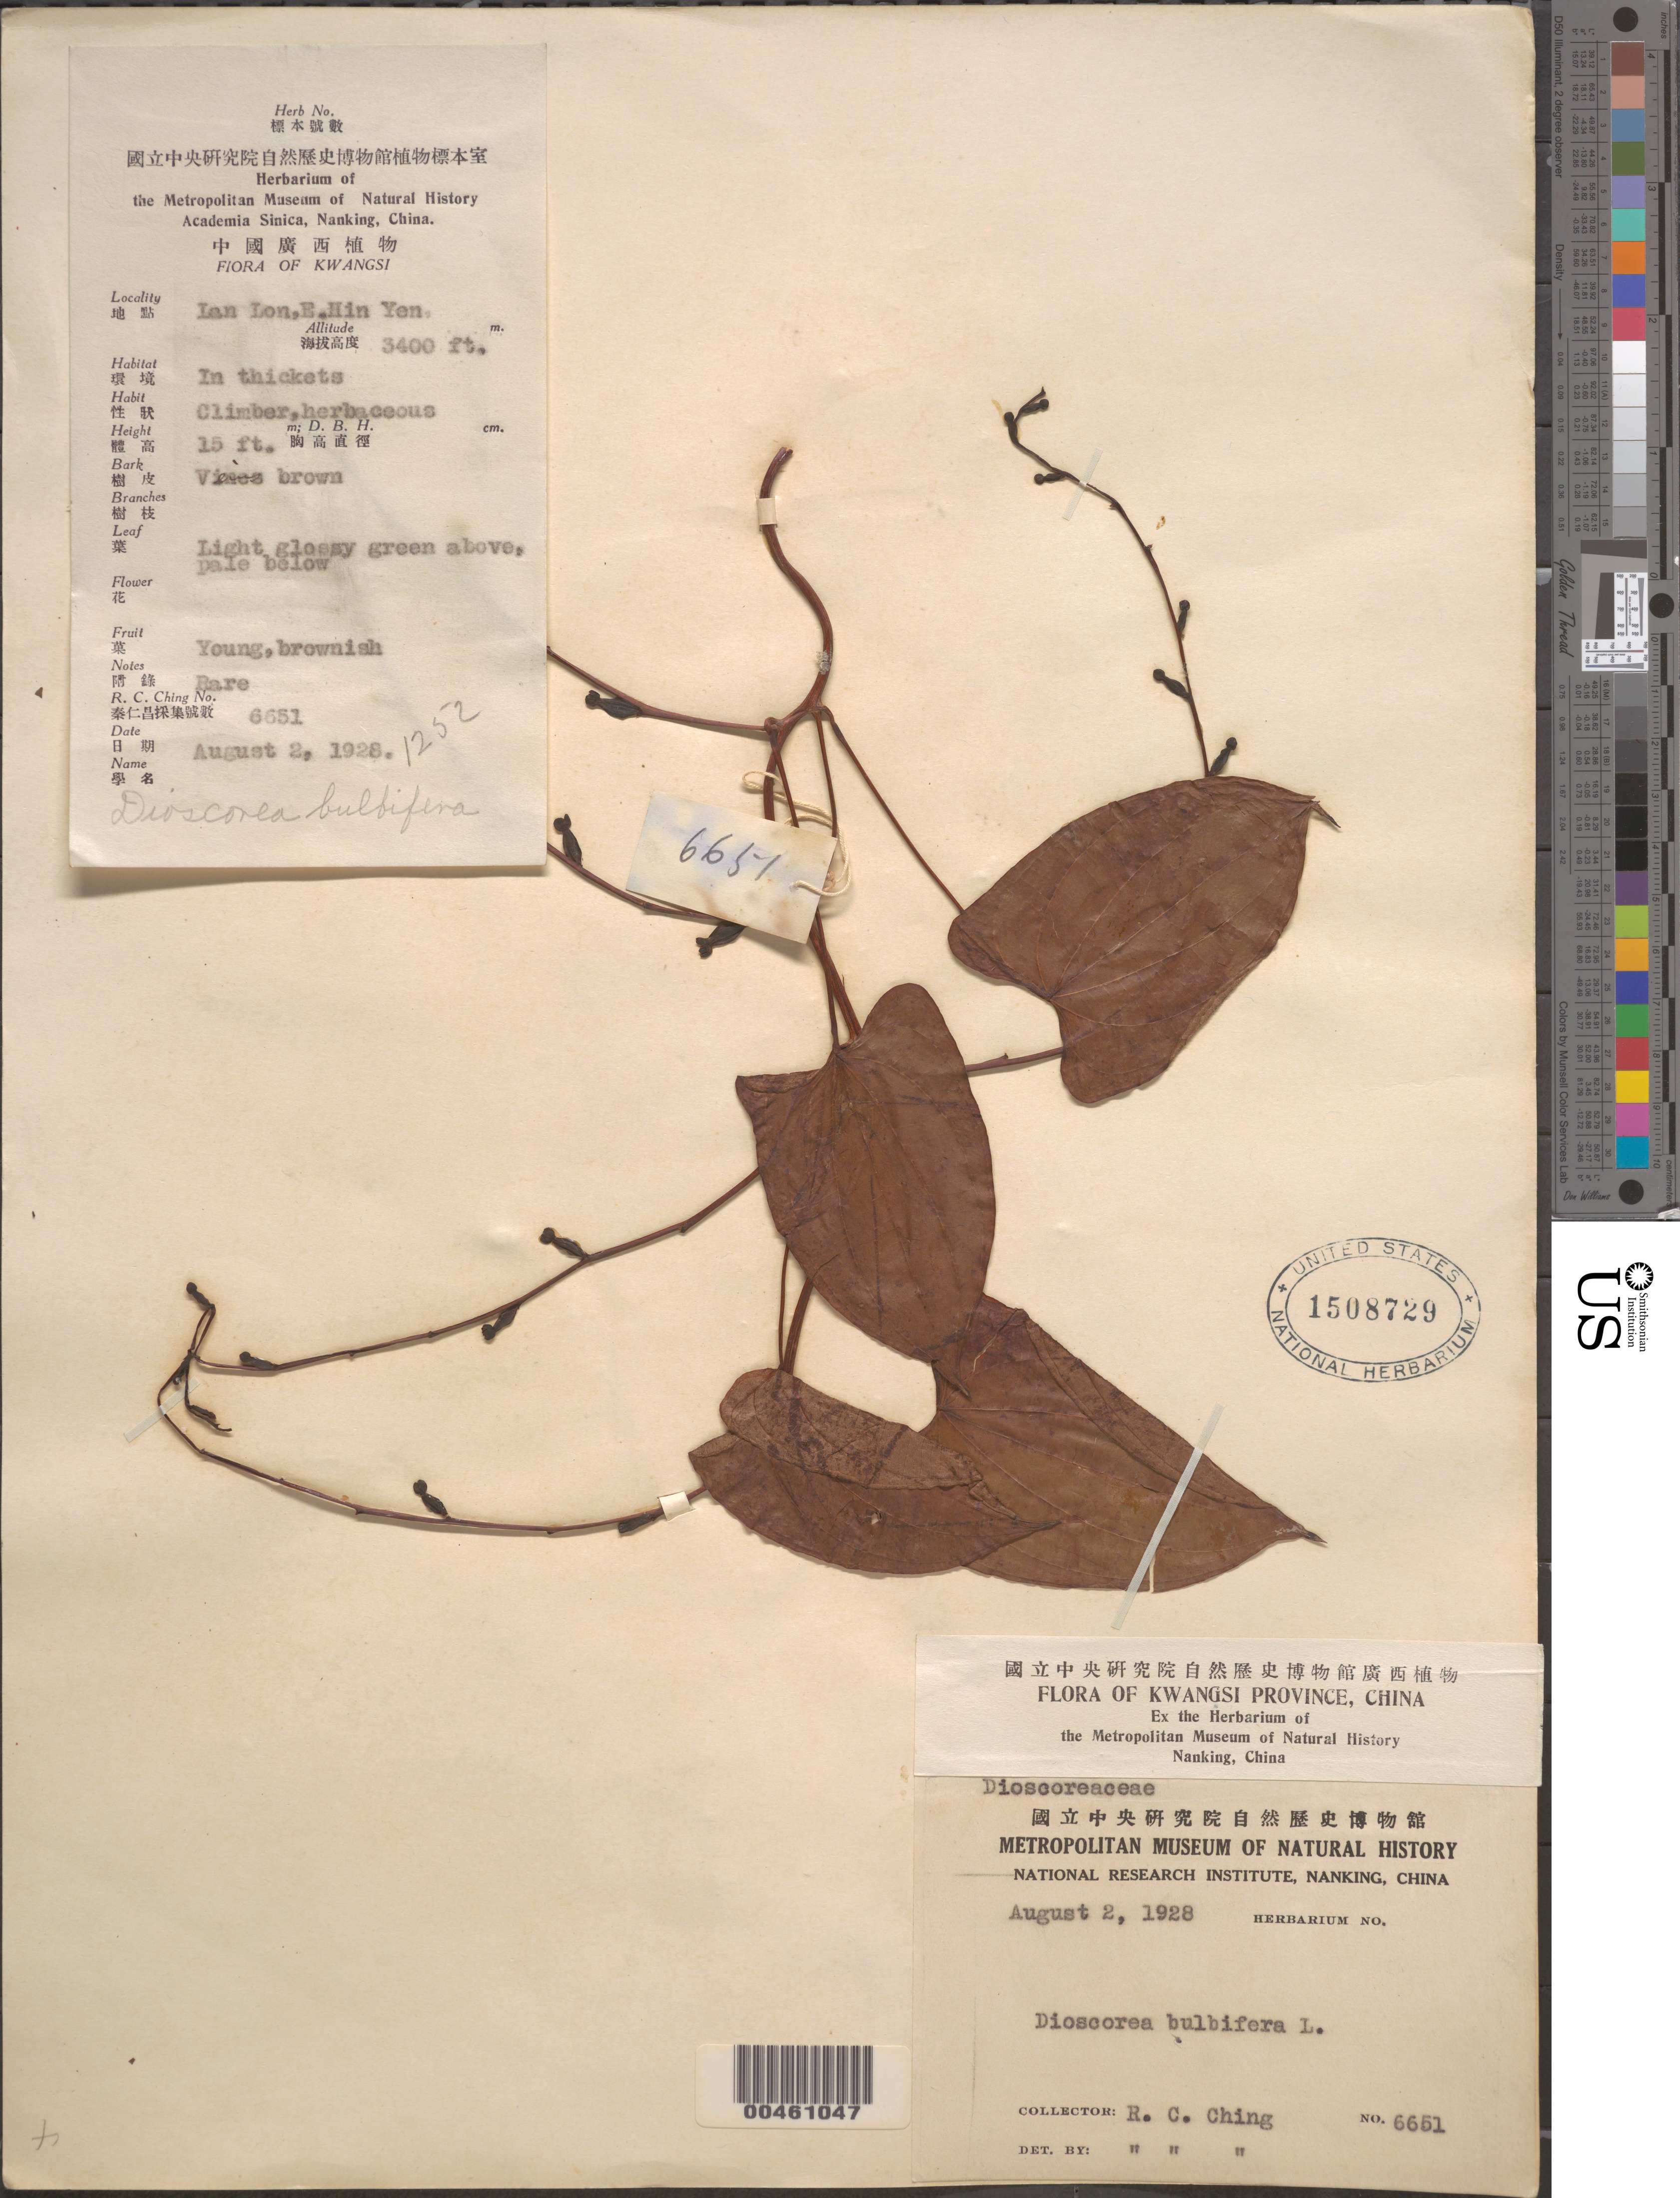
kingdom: Plantae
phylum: Tracheophyta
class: Liliopsida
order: Dioscoreales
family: Dioscoreaceae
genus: Dioscorea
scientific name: Dioscorea bulbifera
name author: L.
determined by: Ching, R. C.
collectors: R. C. Ching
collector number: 6651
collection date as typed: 02 Aug 1928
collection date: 1928-08-02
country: China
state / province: Guangxi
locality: Lan Lon, E Hin Yen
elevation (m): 1036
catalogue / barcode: US 1508729